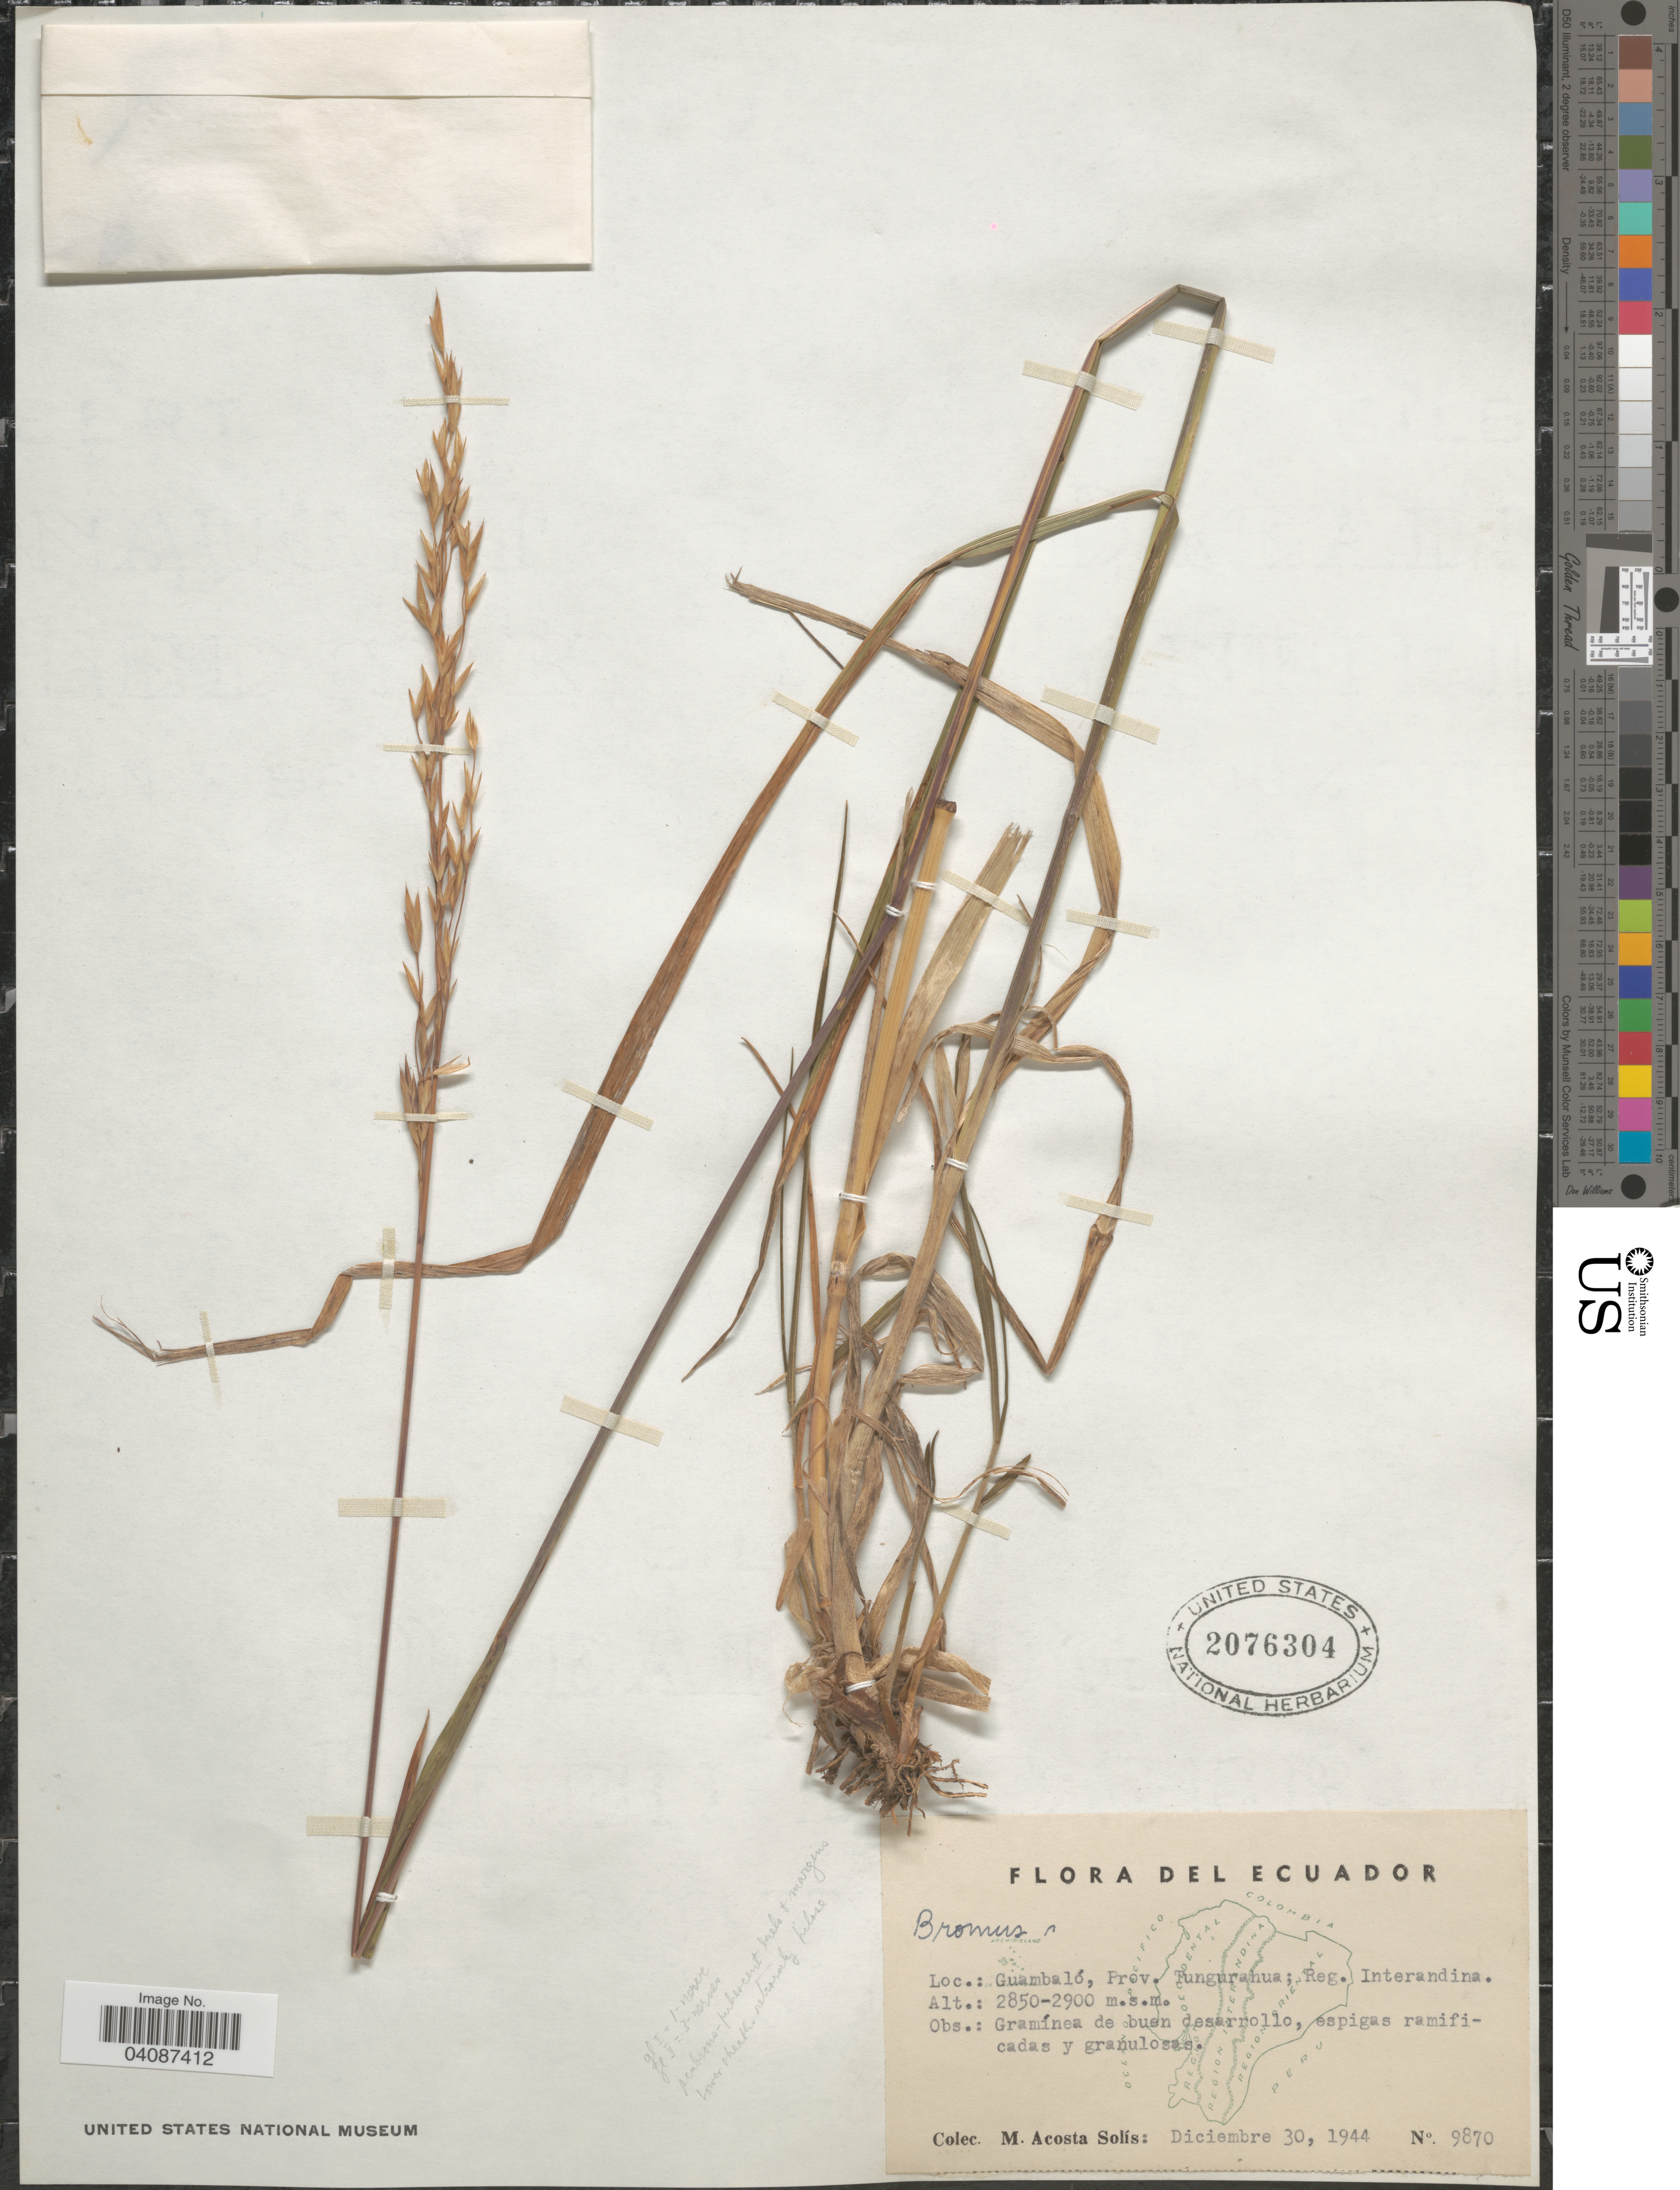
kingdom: Plantae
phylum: Tracheophyta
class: Liliopsida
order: Poales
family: Poaceae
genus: Bromus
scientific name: Bromus sp.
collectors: M. Acosta Solis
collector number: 9870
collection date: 1944-12-30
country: Ecuador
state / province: Tungurahua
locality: Guambaló; Reg. Interandina.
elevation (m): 2850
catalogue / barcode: US 2076304